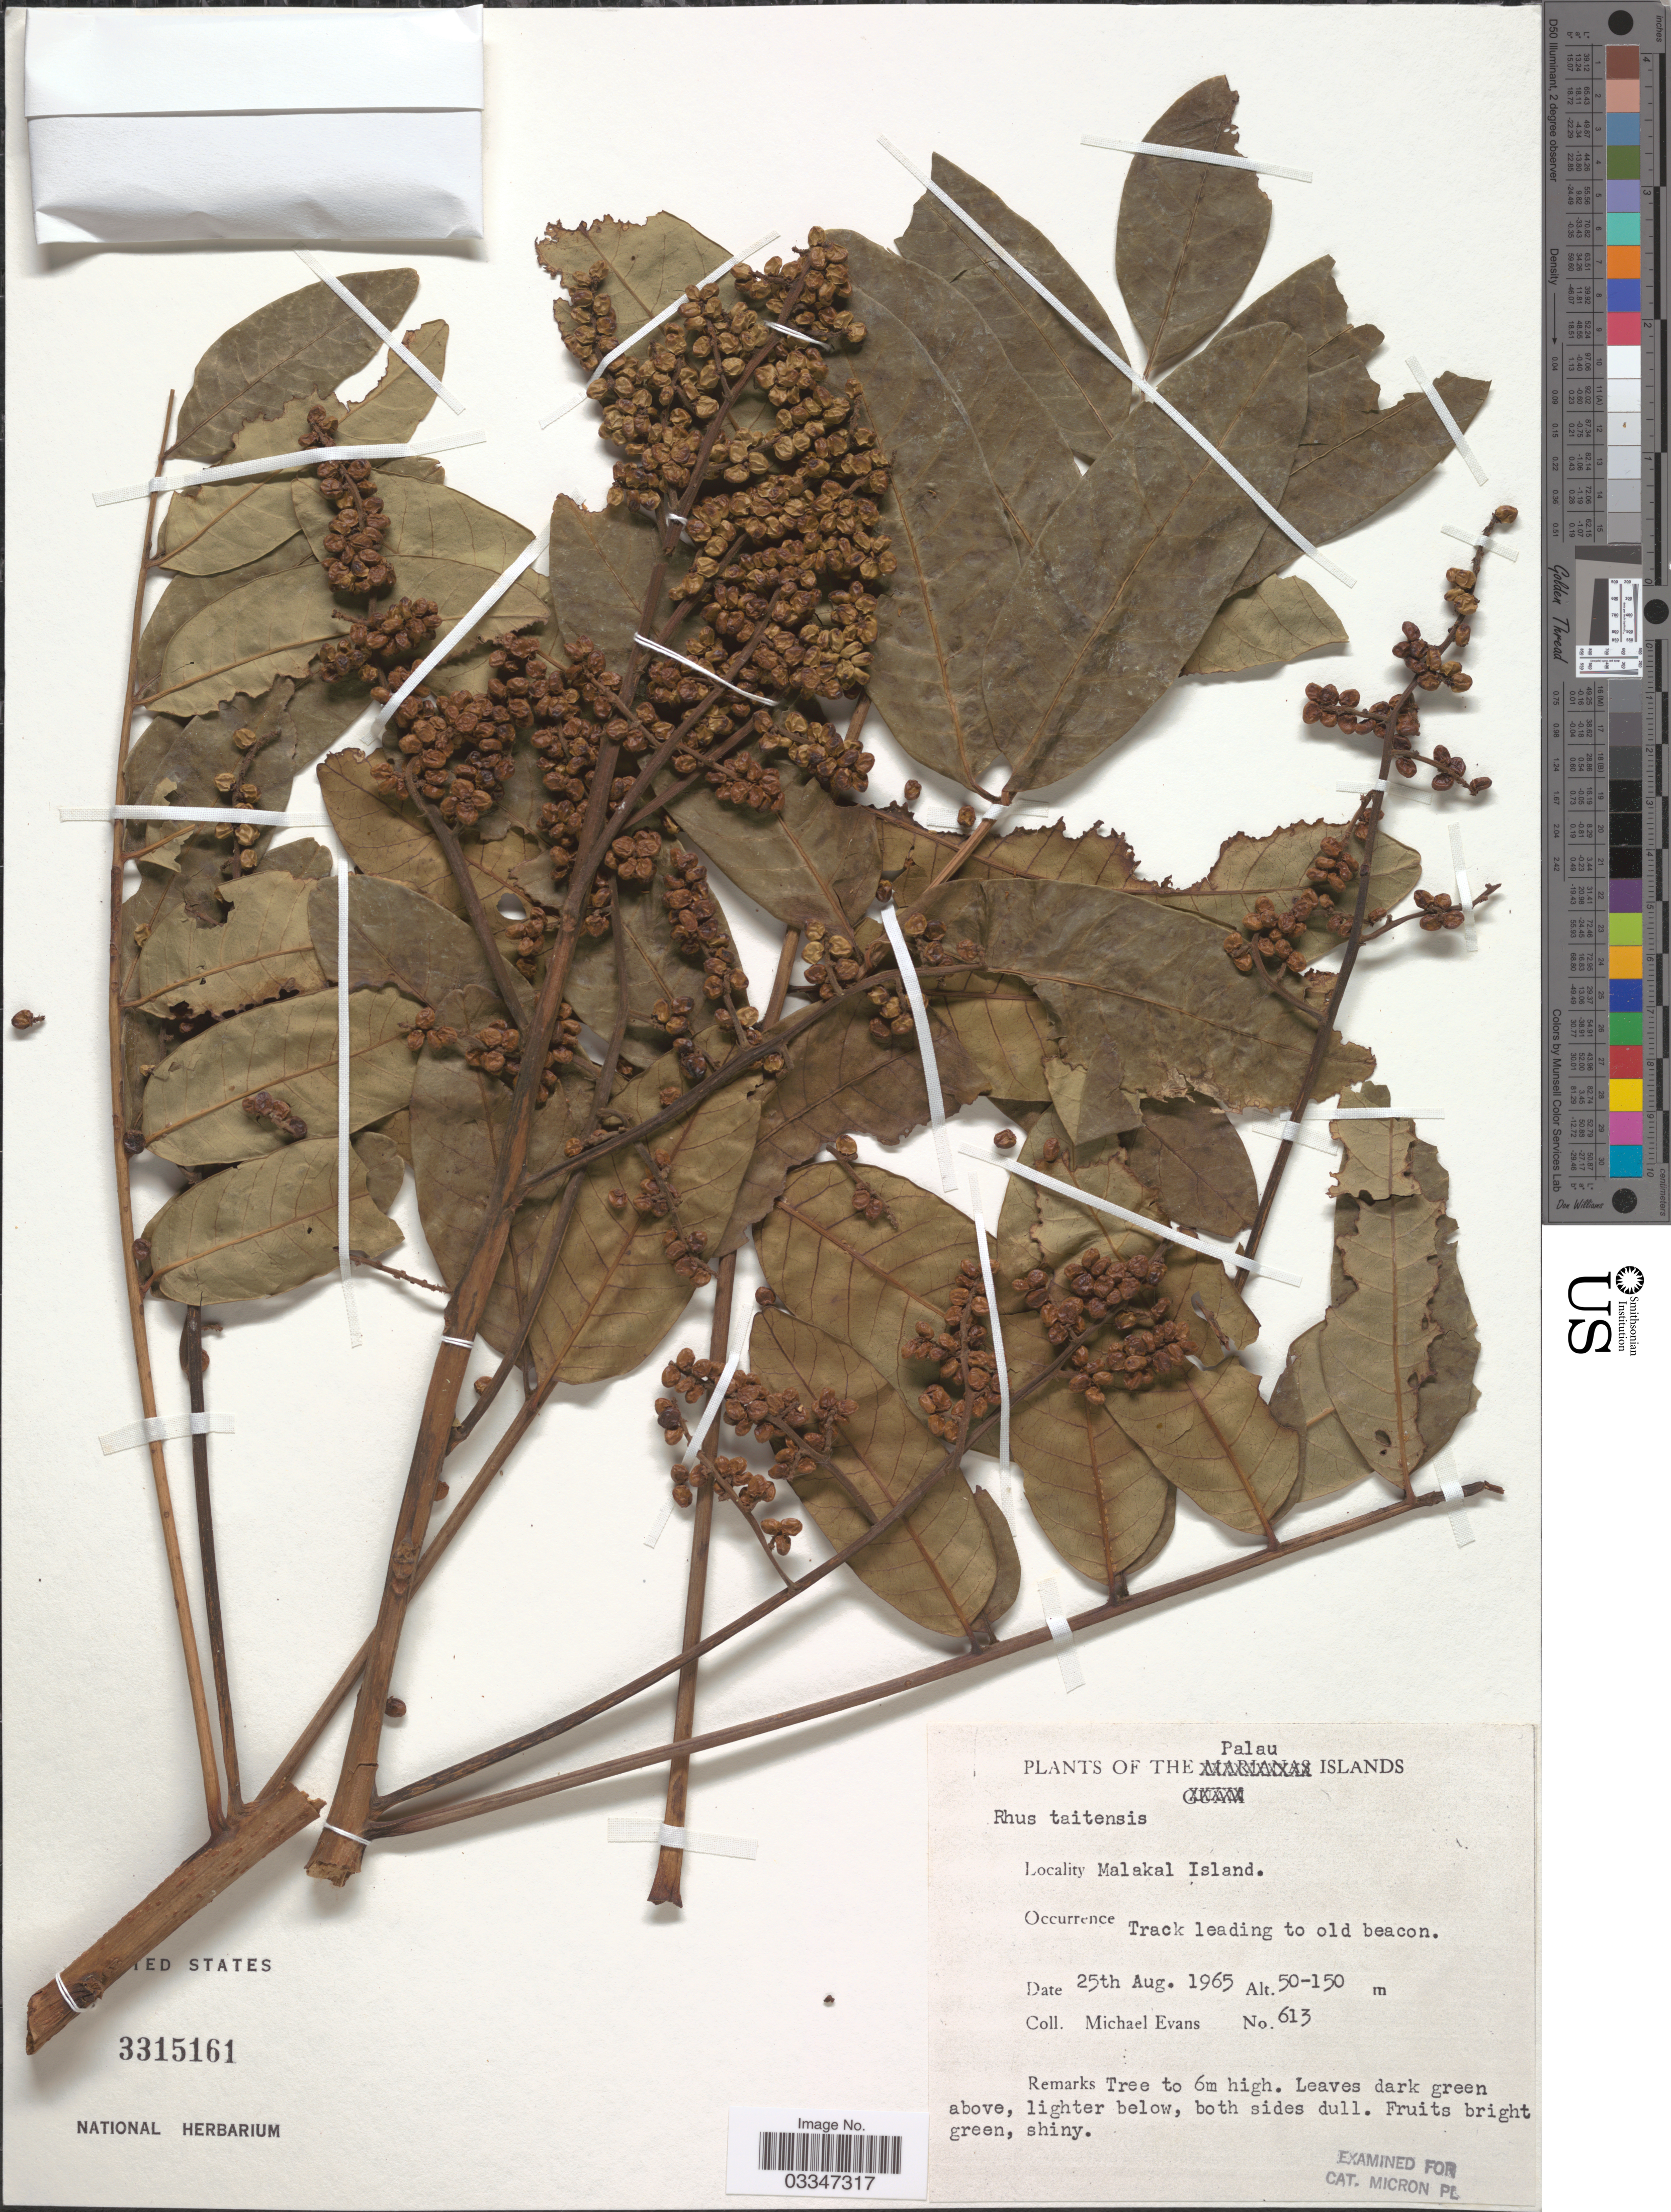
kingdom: Plantae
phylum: Tracheophyta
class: Magnoliopsida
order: Sapindales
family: Anacardiaceae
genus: Rhus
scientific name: Rhus taitensis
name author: Guill.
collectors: M. Evans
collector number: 613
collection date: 1965-08-25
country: Palau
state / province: Koror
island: Ngemelachel [Malakal]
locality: Palau Islands. Malakal Island.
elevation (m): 50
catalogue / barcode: US 3315161